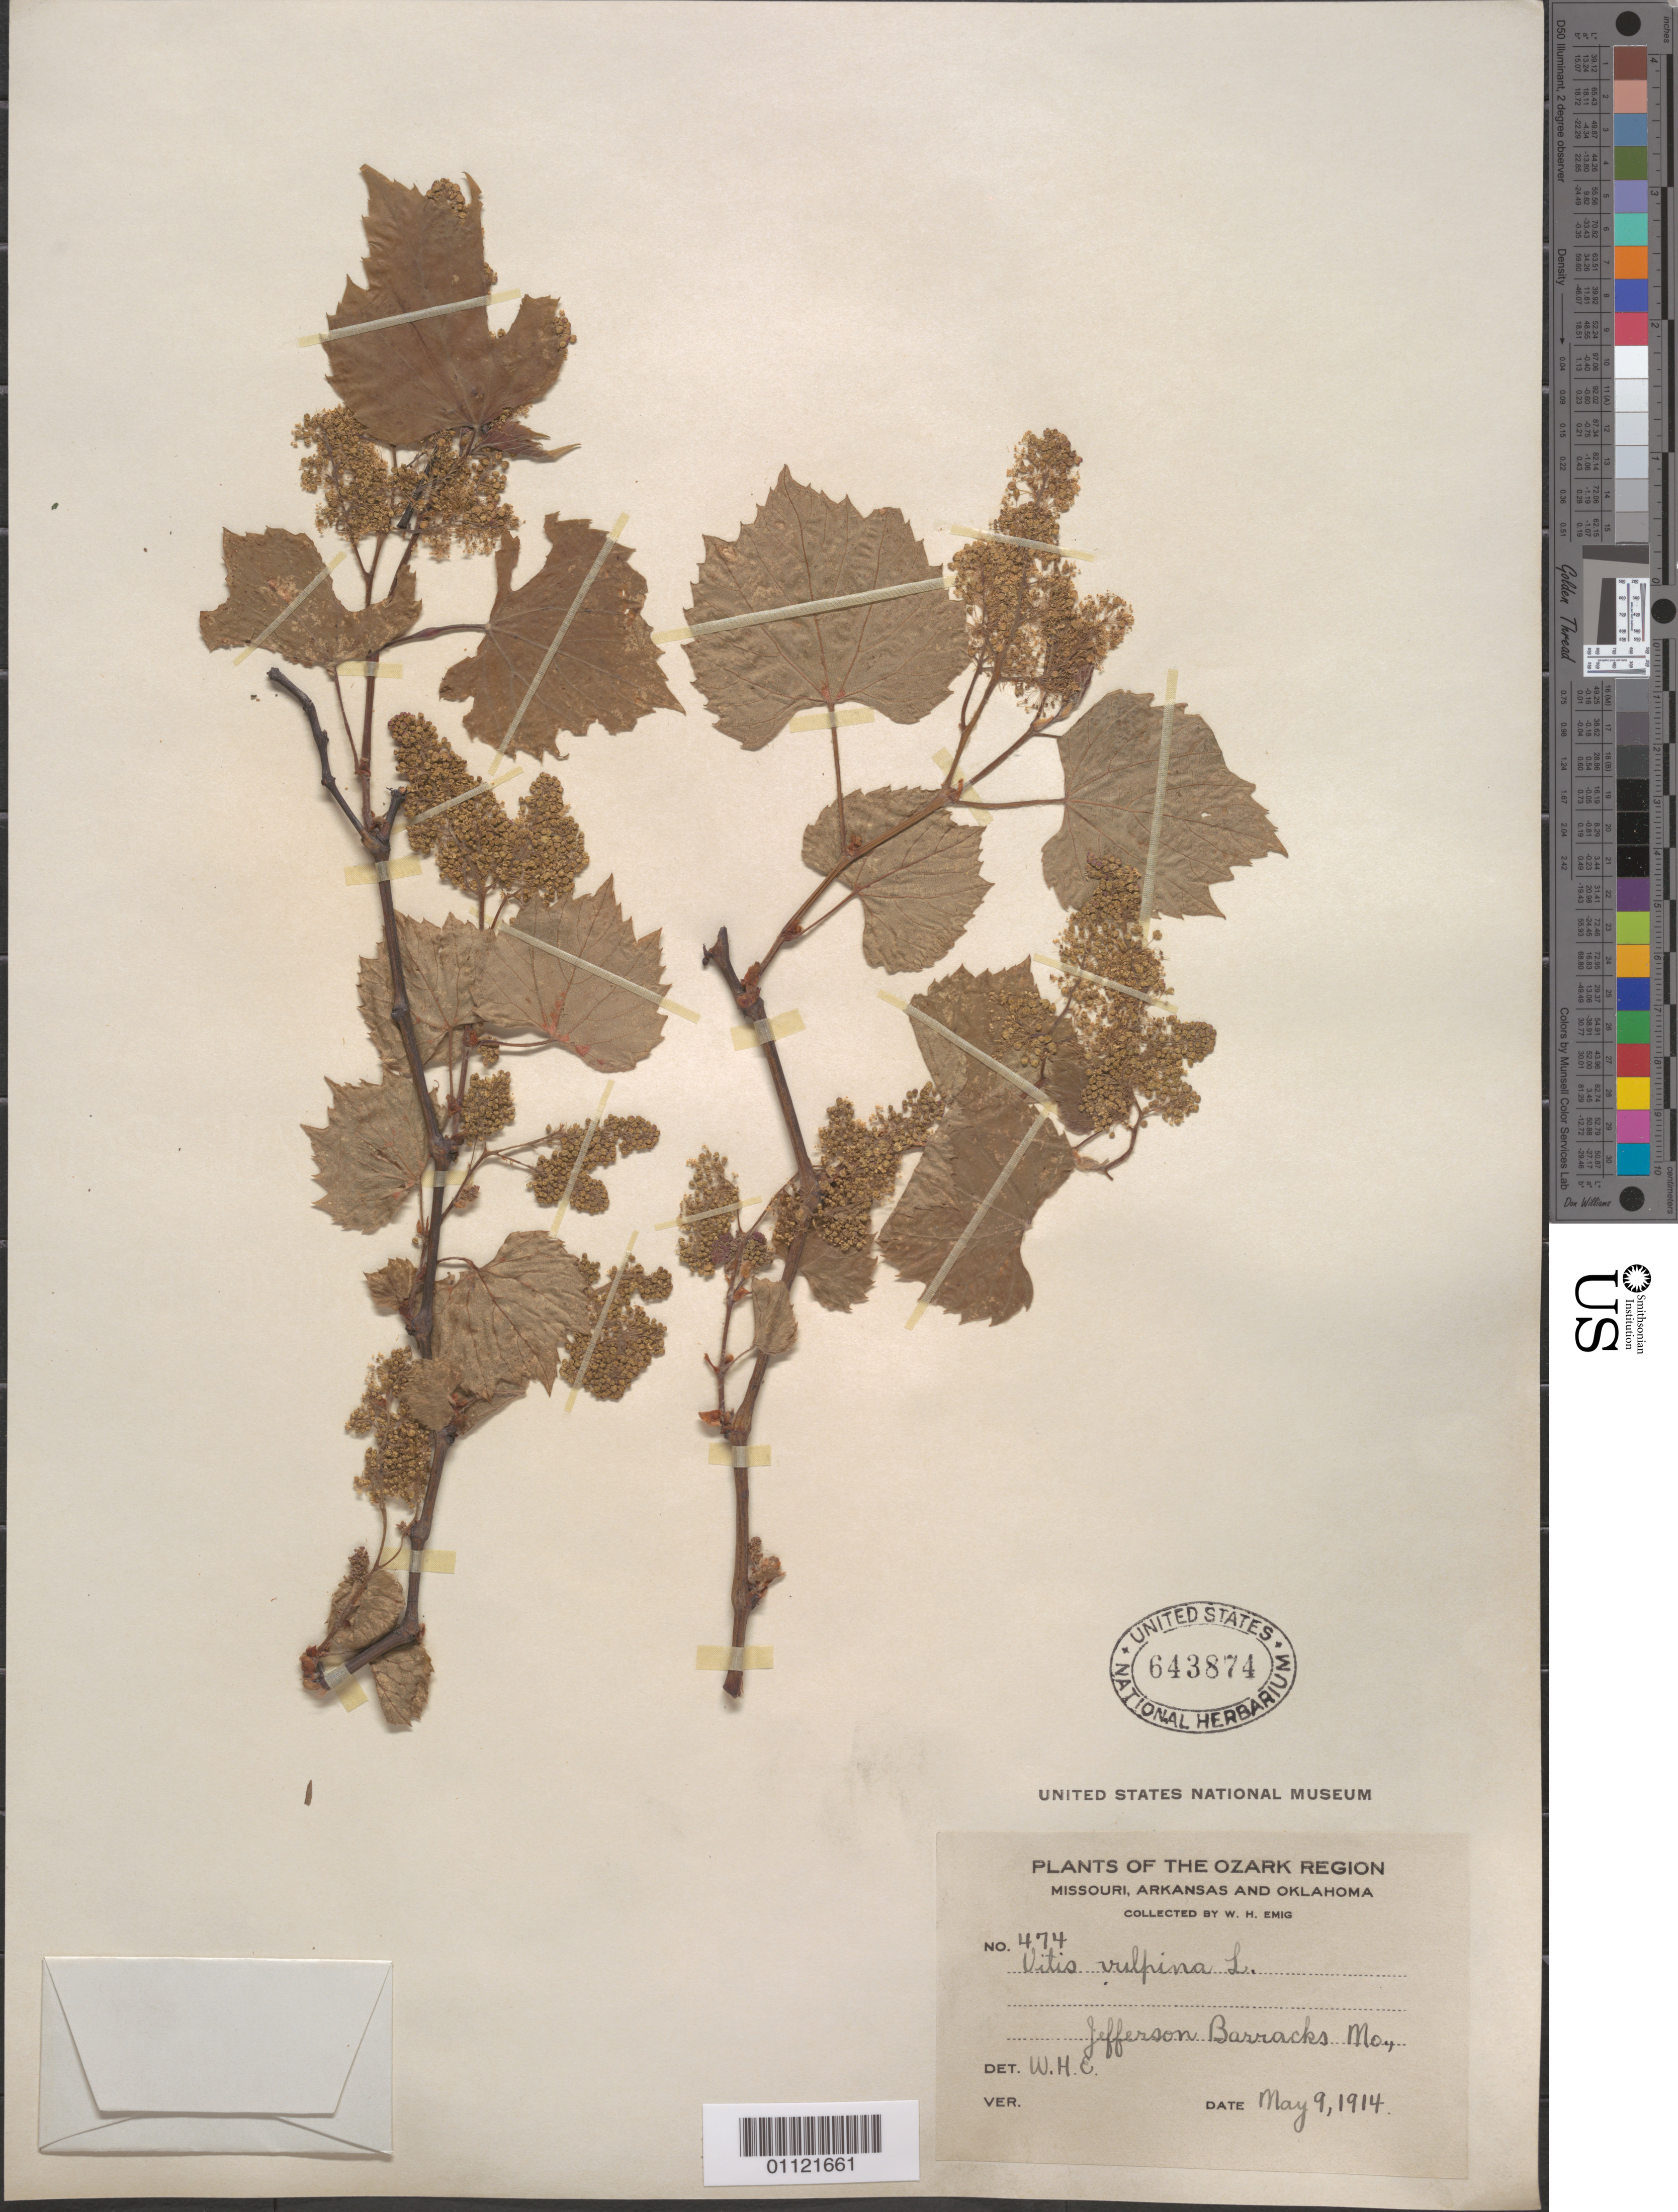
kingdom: Plantae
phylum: Tracheophyta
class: Magnoliopsida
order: Vitales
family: Vitaceae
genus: Vitis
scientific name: Vitis vulpina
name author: L.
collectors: W. H. Emig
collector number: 474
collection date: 1914-05-09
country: United States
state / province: Missouri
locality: Jefferson Barracks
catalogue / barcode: US 643874